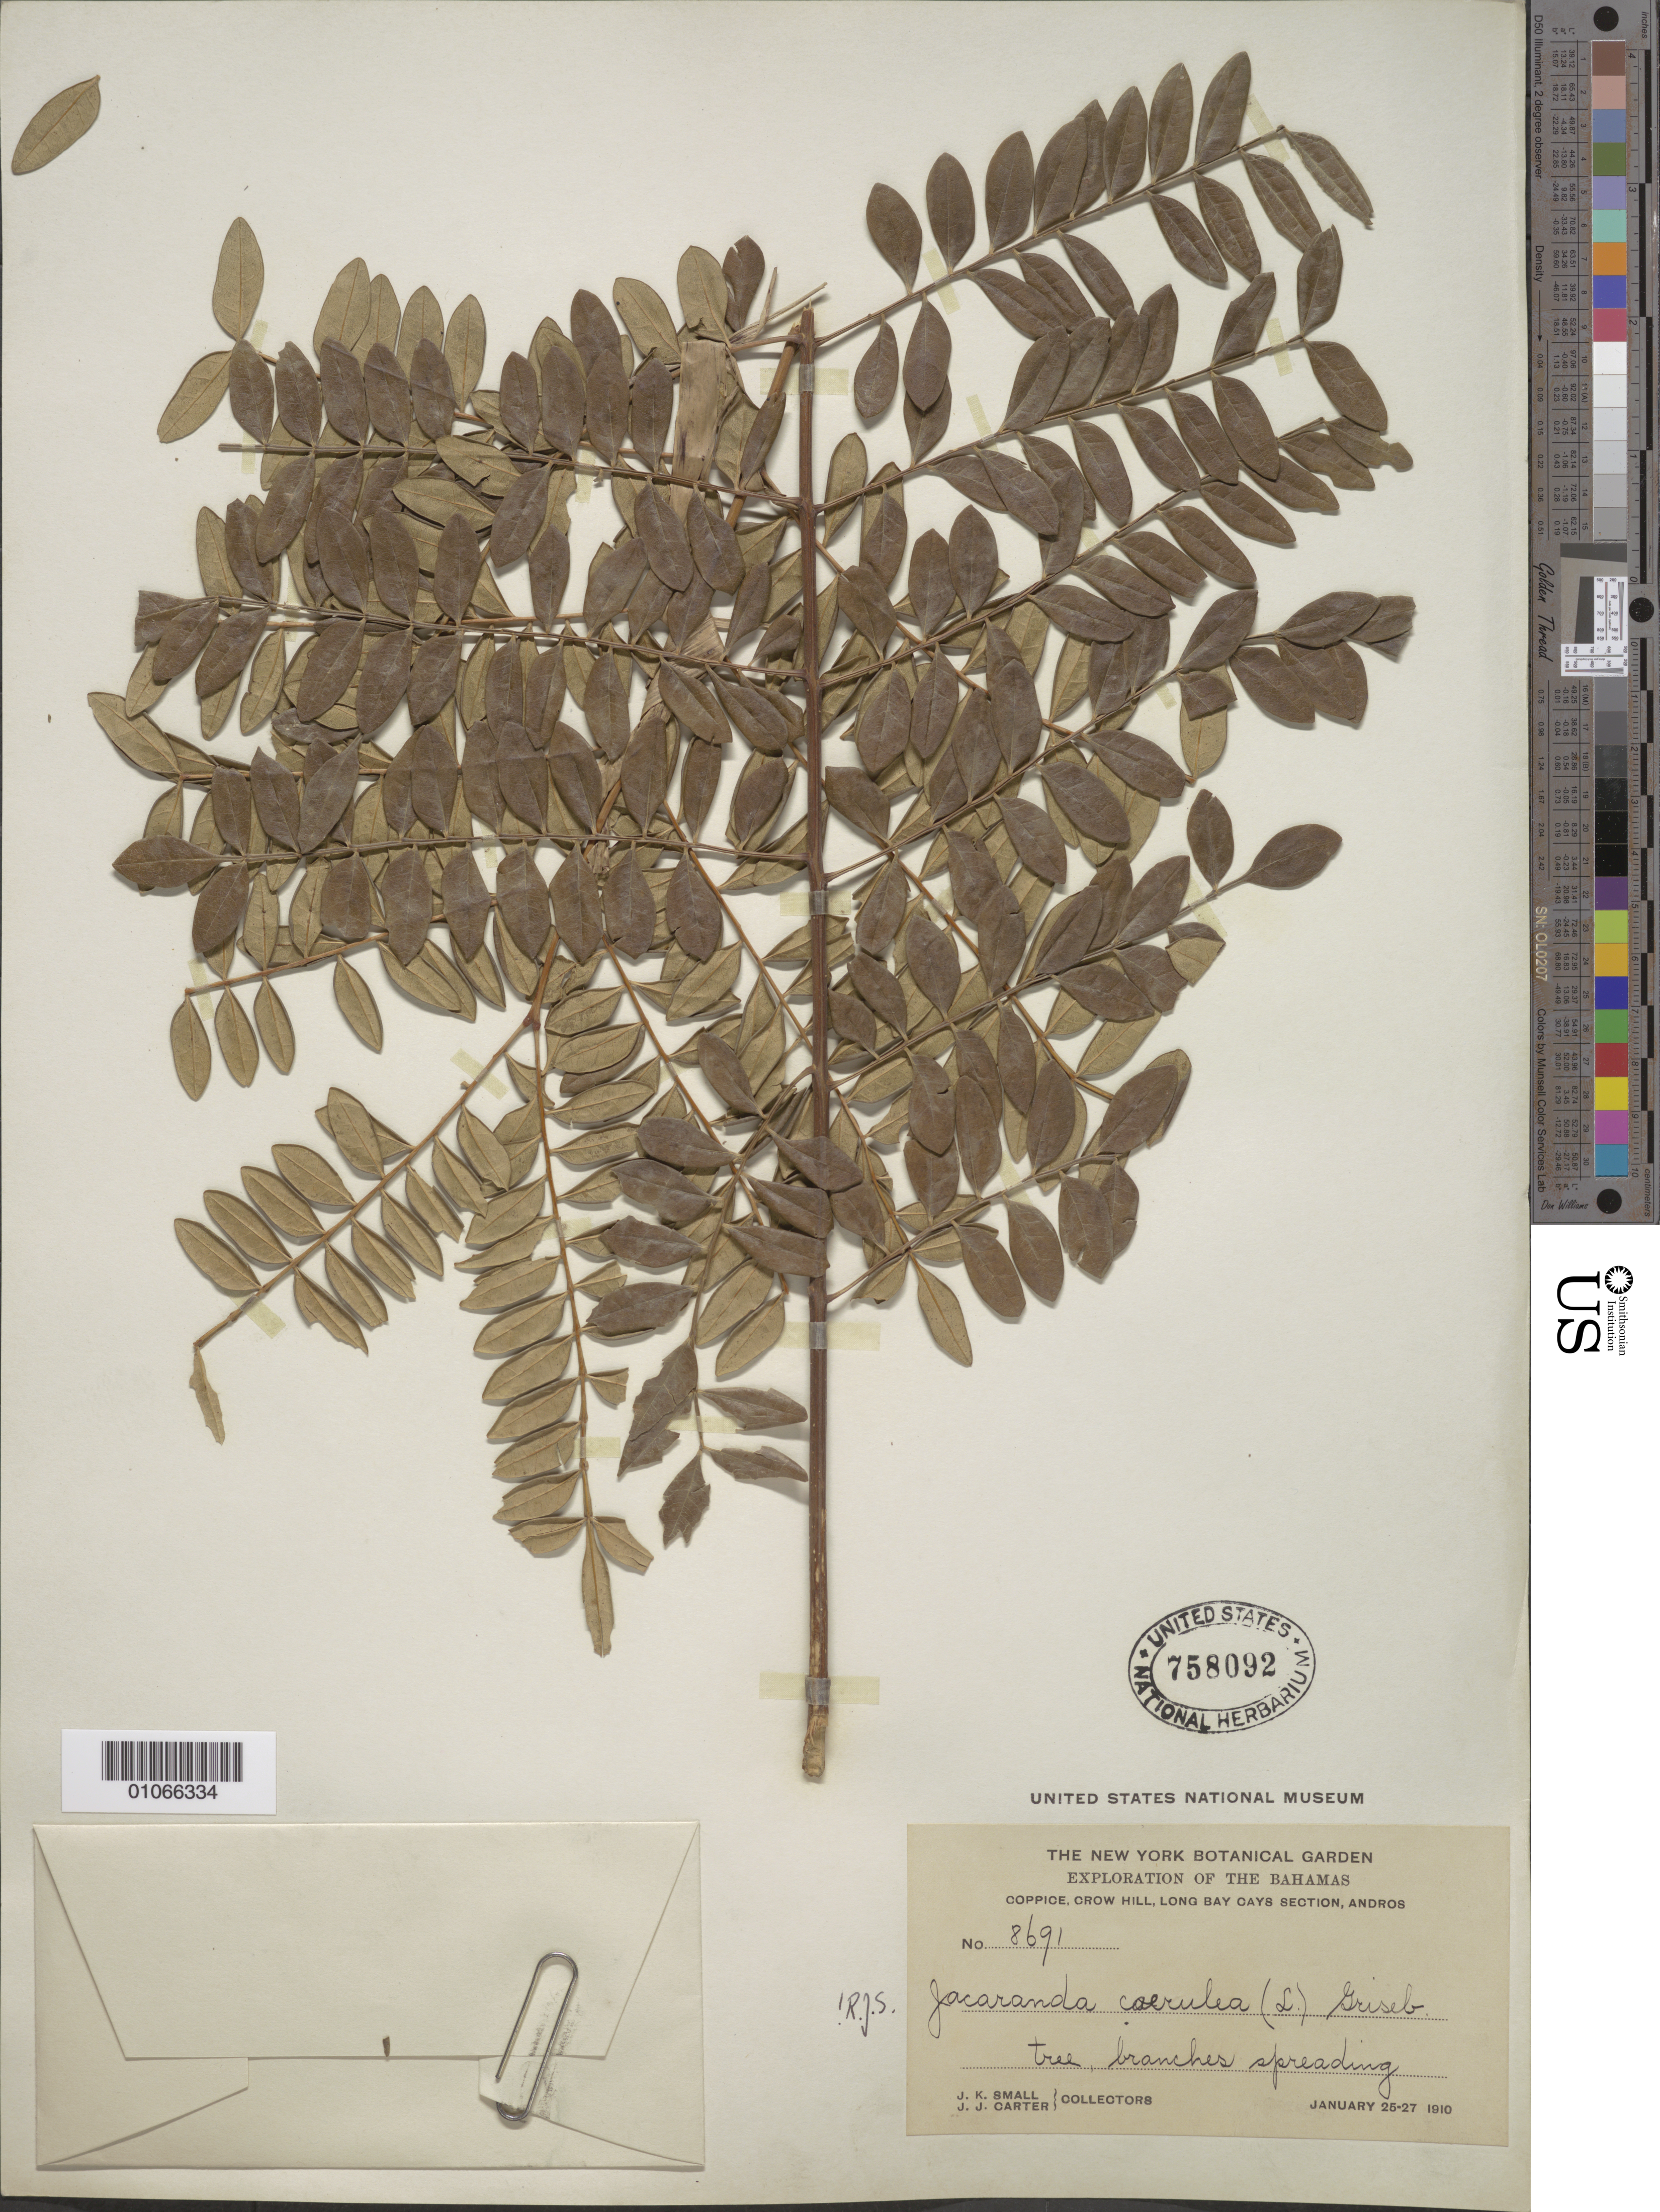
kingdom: Plantae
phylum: Tracheophyta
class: Magnoliopsida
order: Lamiales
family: Bignoniaceae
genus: Jacaranda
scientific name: Jacaranda caerulea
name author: (L.) J. St.-Hil.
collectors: J. K. Small & J. J. Carter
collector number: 8691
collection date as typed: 25 Jan 1910 to 27 Jan 1910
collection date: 1910-01-25/1910-01-27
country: Bahamas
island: Andros I.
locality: Coppice, Crow Hill, Long Bay Cays Section.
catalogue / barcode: US 758092